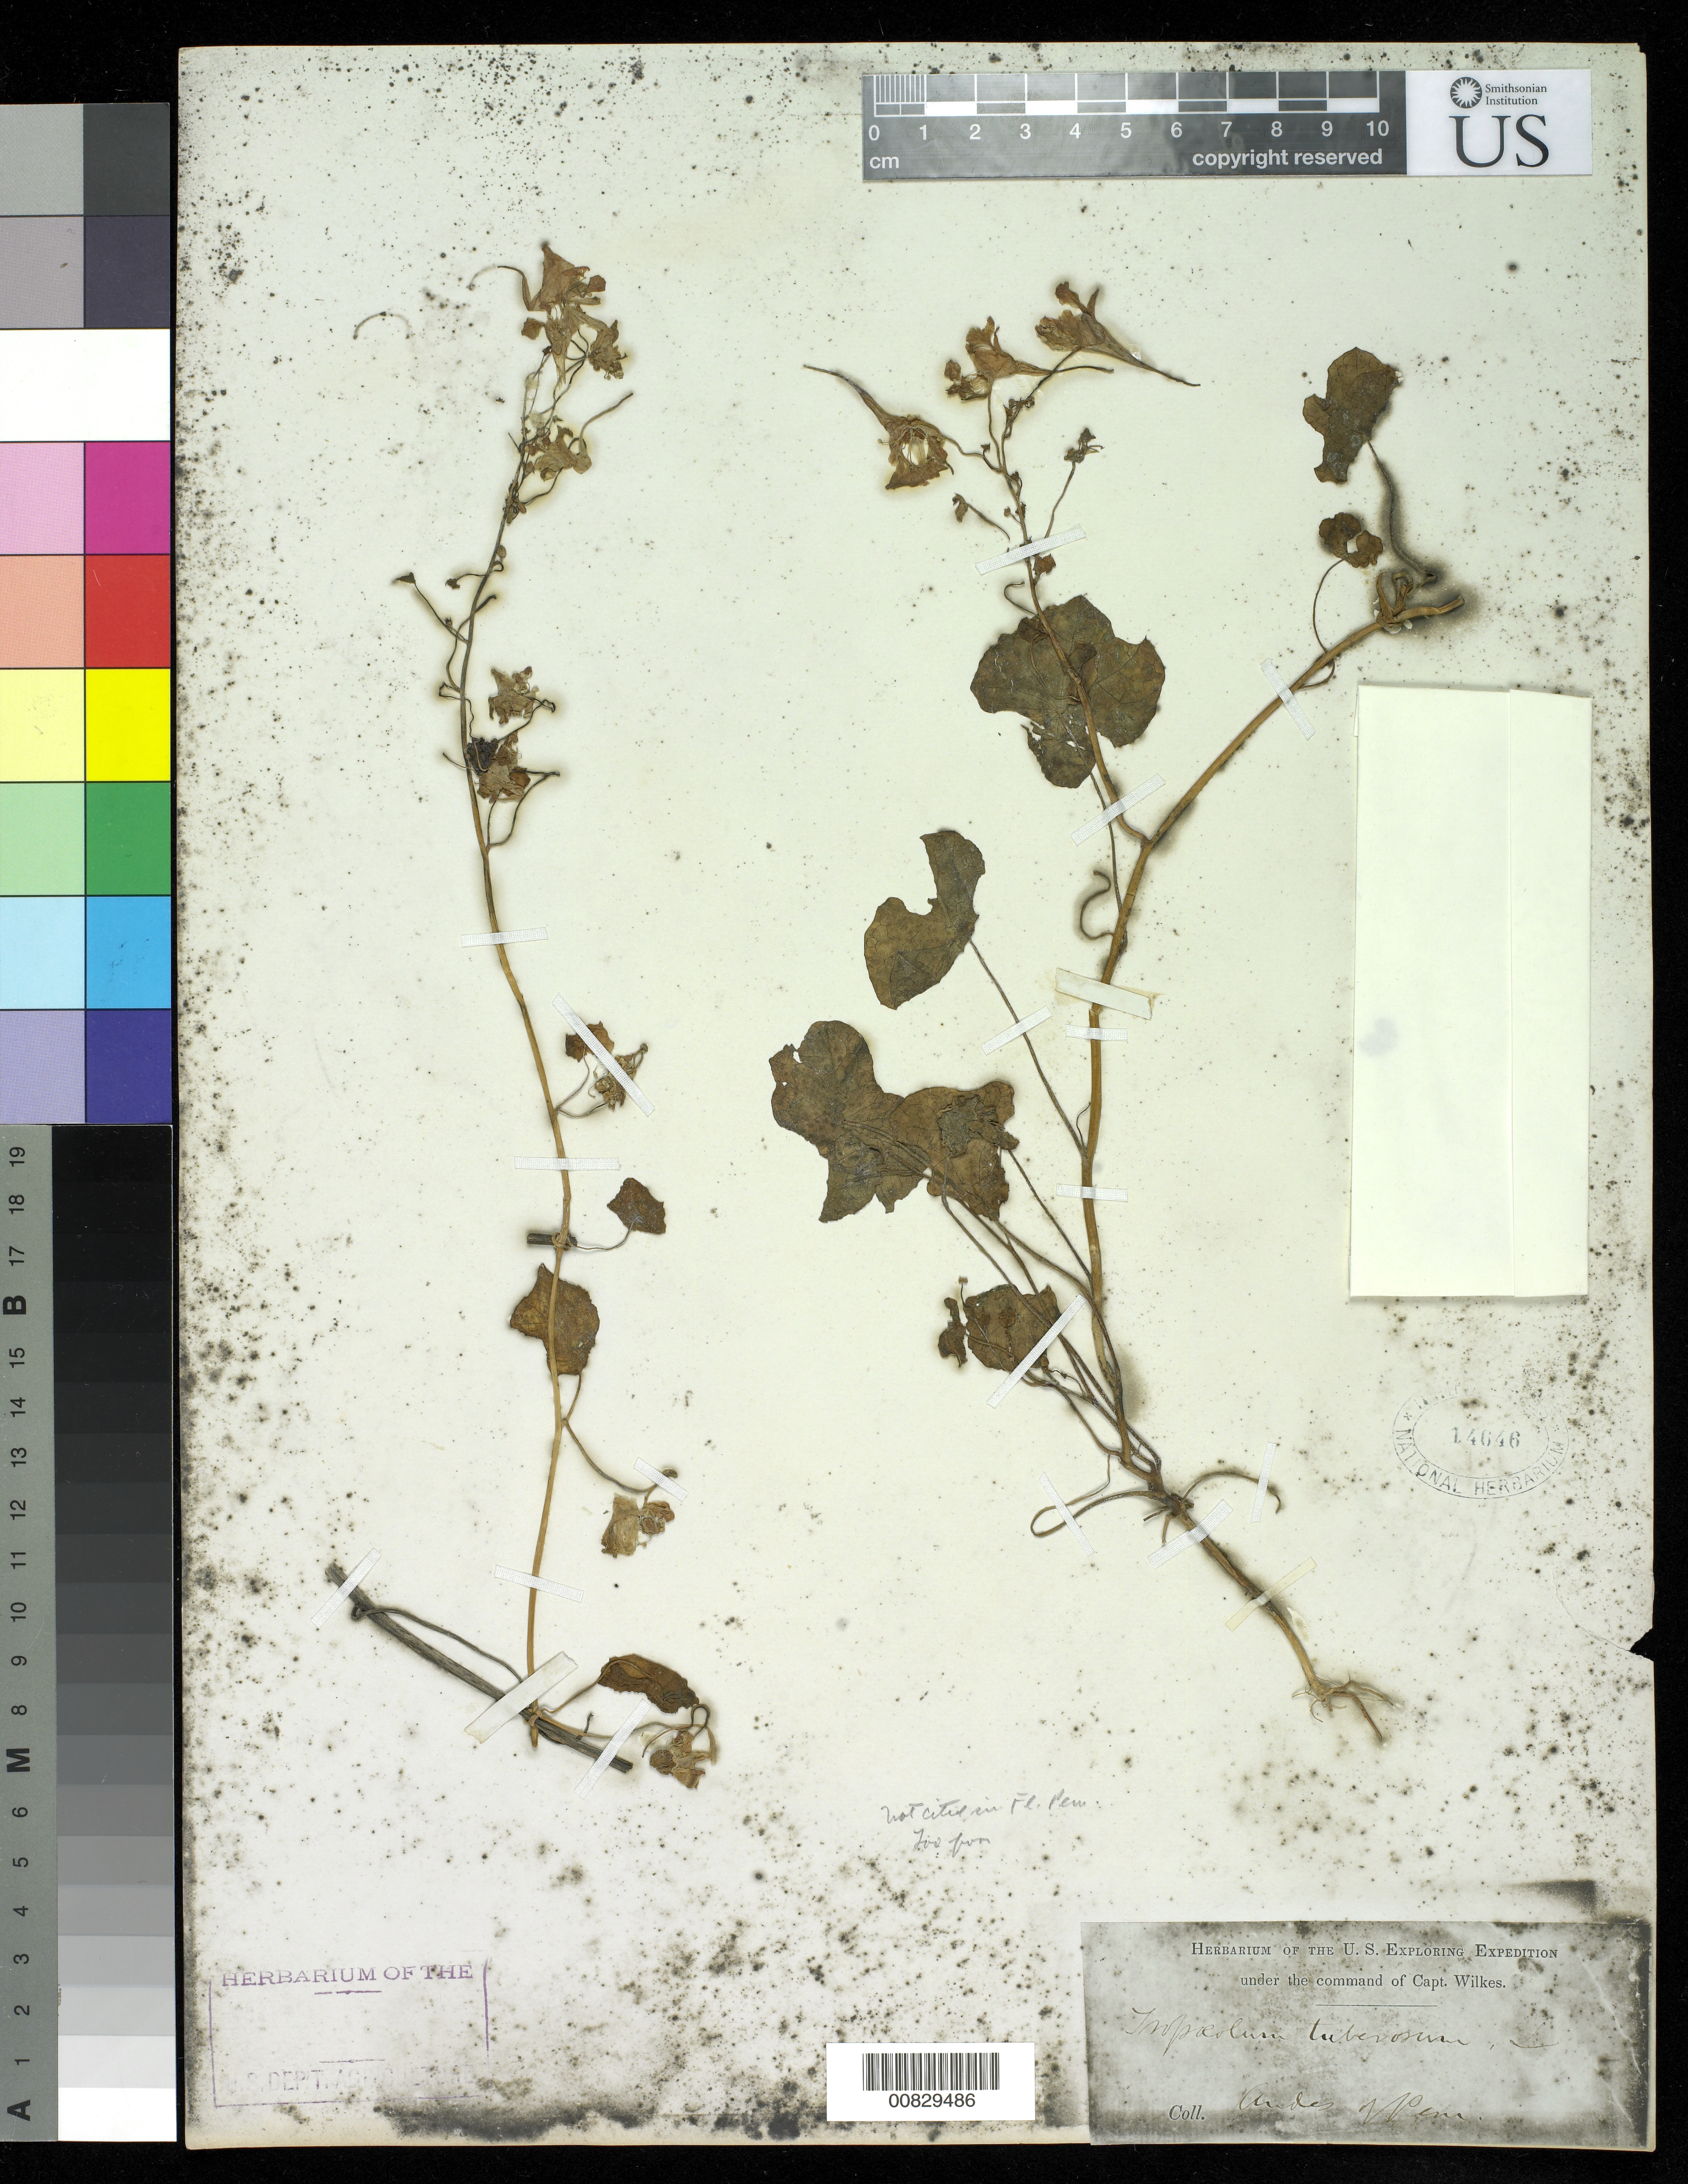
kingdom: Plantae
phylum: Tracheophyta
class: Magnoliopsida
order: Brassicales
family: Tropaeolaceae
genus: Tropaeolum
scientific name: Tropaeolum minus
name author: L.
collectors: Wilkes Explor. Exped.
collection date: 1838/1842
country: Peru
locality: Andes of Peru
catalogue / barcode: US 14646